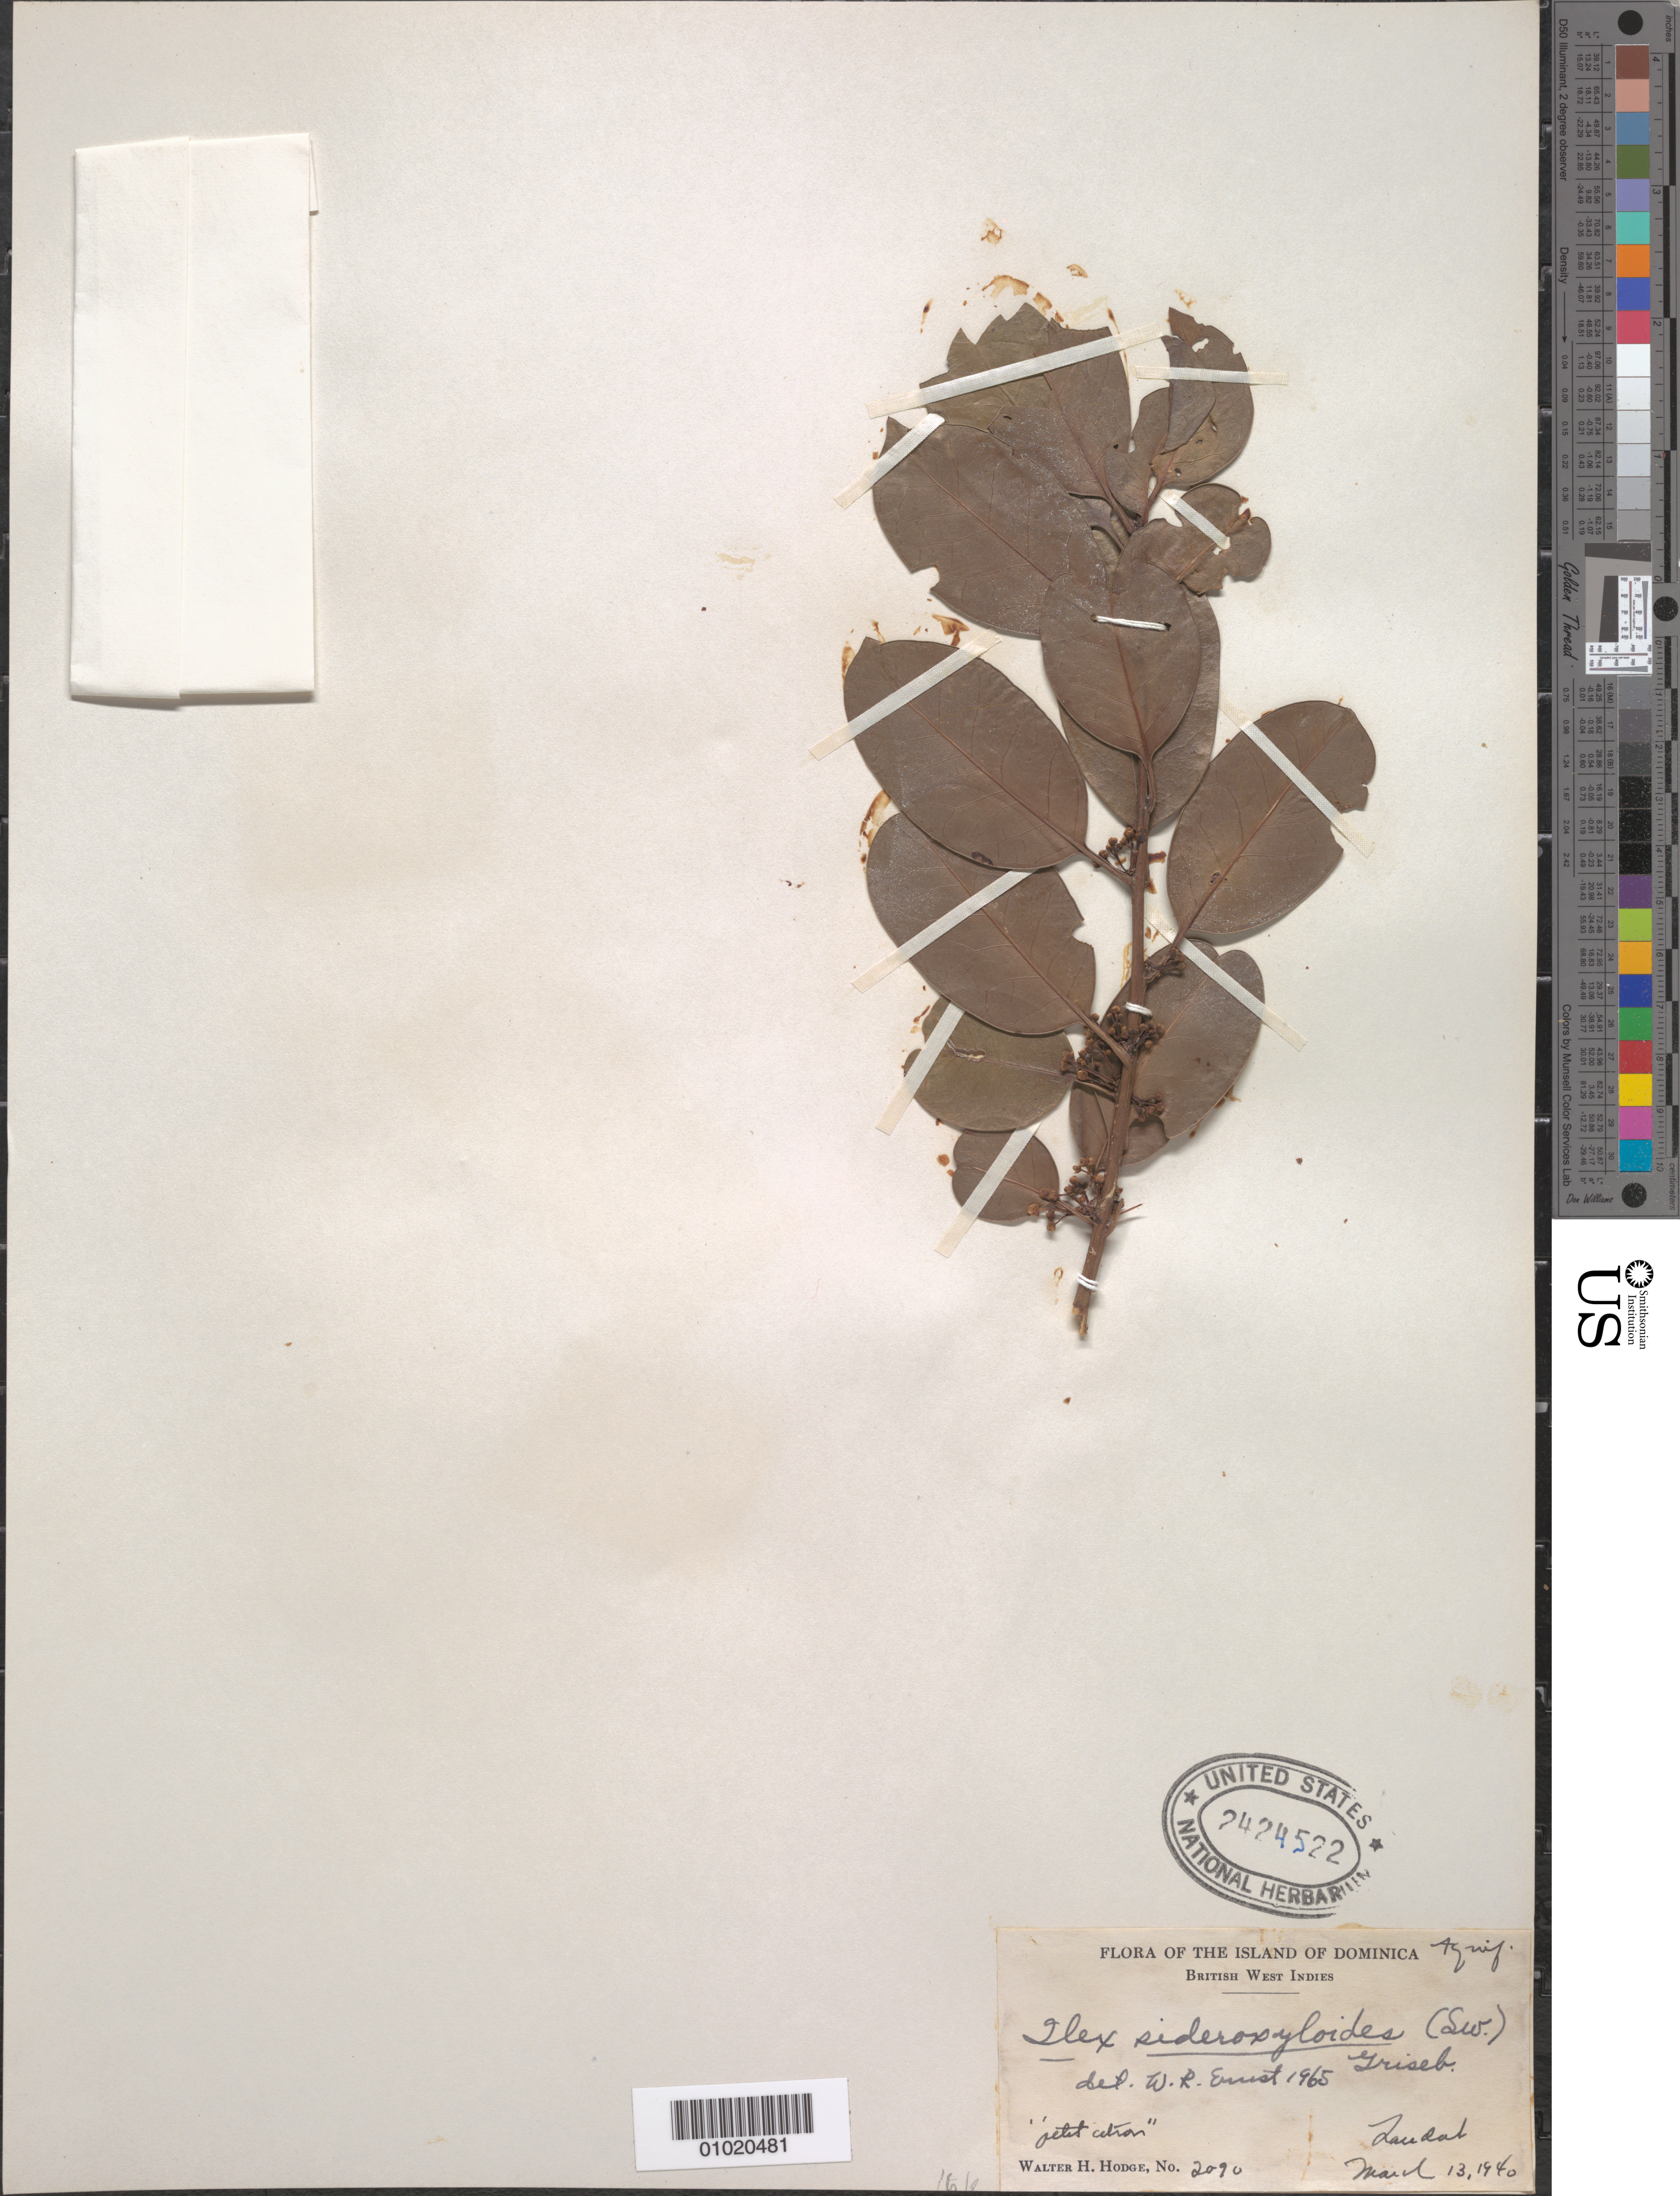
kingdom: Plantae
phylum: Tracheophyta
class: Magnoliopsida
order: Aquifoliales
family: Aquifoliaceae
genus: Ilex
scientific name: Ilex sideroxyloides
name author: (Sw.) Griseb.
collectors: W. Hodge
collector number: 2090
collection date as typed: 13 Mar 1940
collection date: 1940-03-13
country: Dominica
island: Dominica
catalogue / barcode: US 2424522